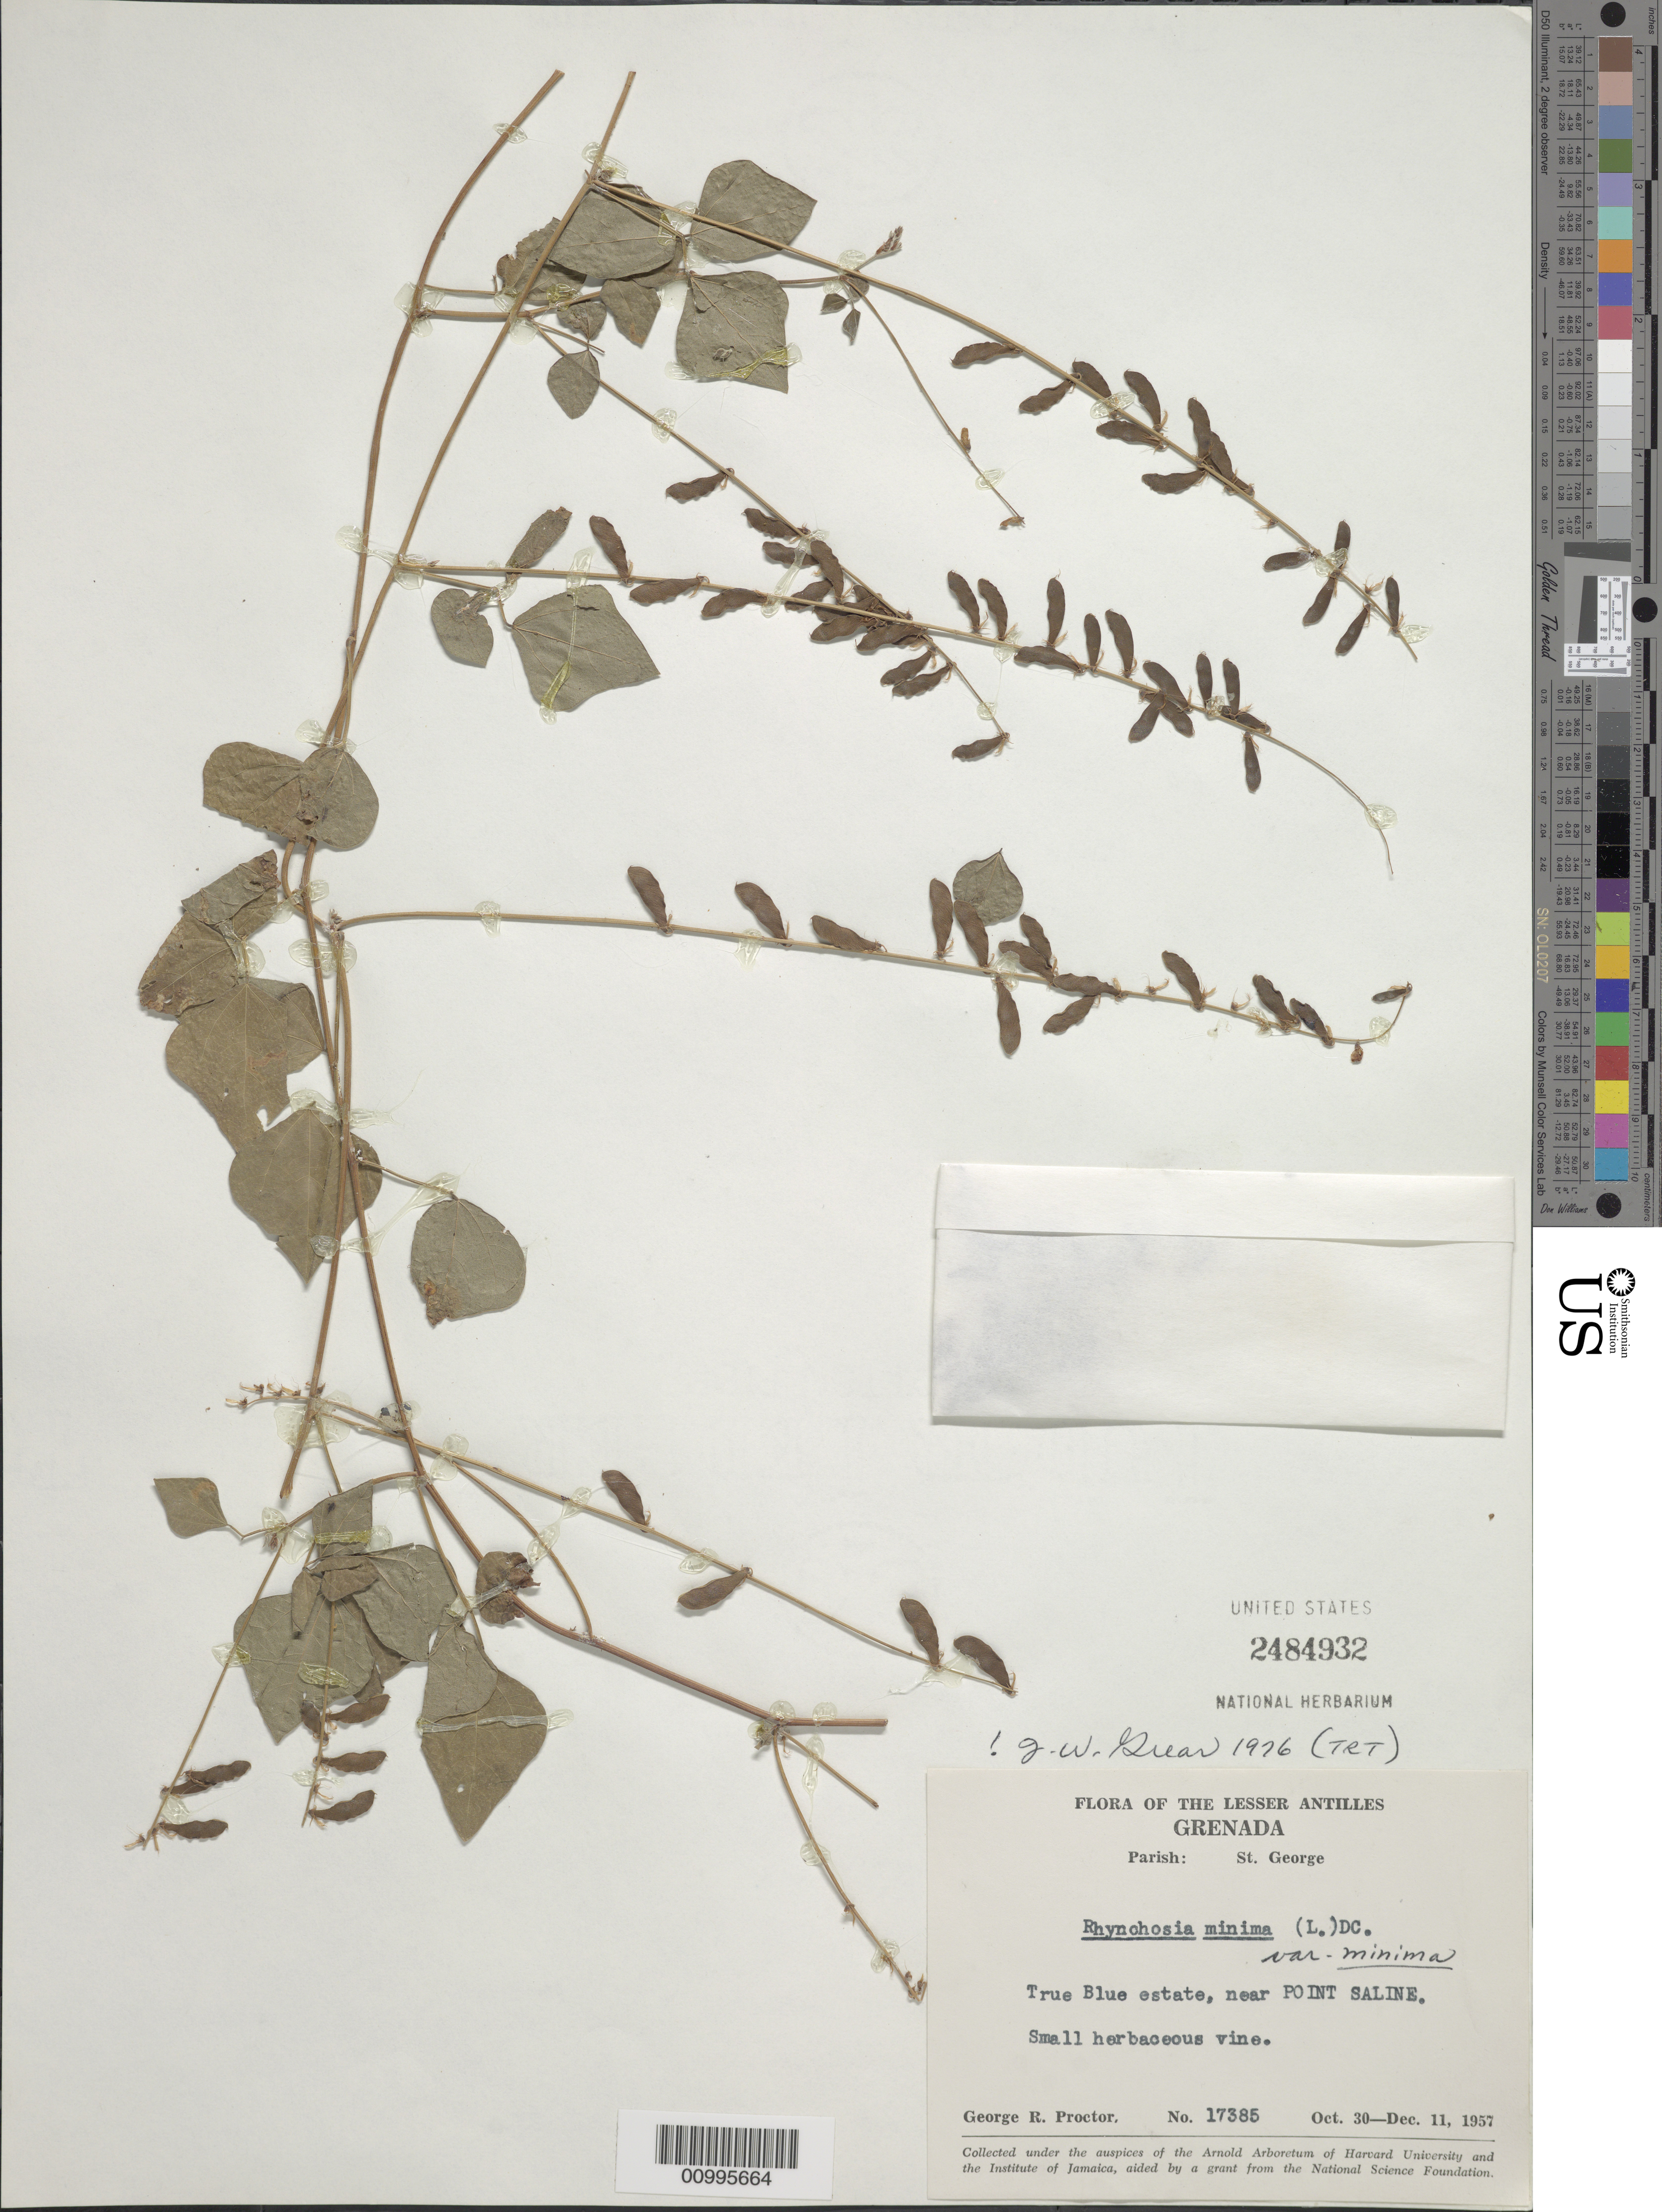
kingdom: Plantae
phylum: Tracheophyta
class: Magnoliopsida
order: Fabales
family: Fabaceae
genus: Rhynchosia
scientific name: Rhynchosia minima var. minima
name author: (L.) DC.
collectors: G. R. Proctor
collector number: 17385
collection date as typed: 30 Oct 1957 to 11 Dec 1957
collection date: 1957-10-30/1957-12-11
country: Grenada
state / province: Saint George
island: Grenada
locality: Lesser Antilles. True Blue estate, near Point Saline.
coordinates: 0 N, 0 E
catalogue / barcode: US 2484932